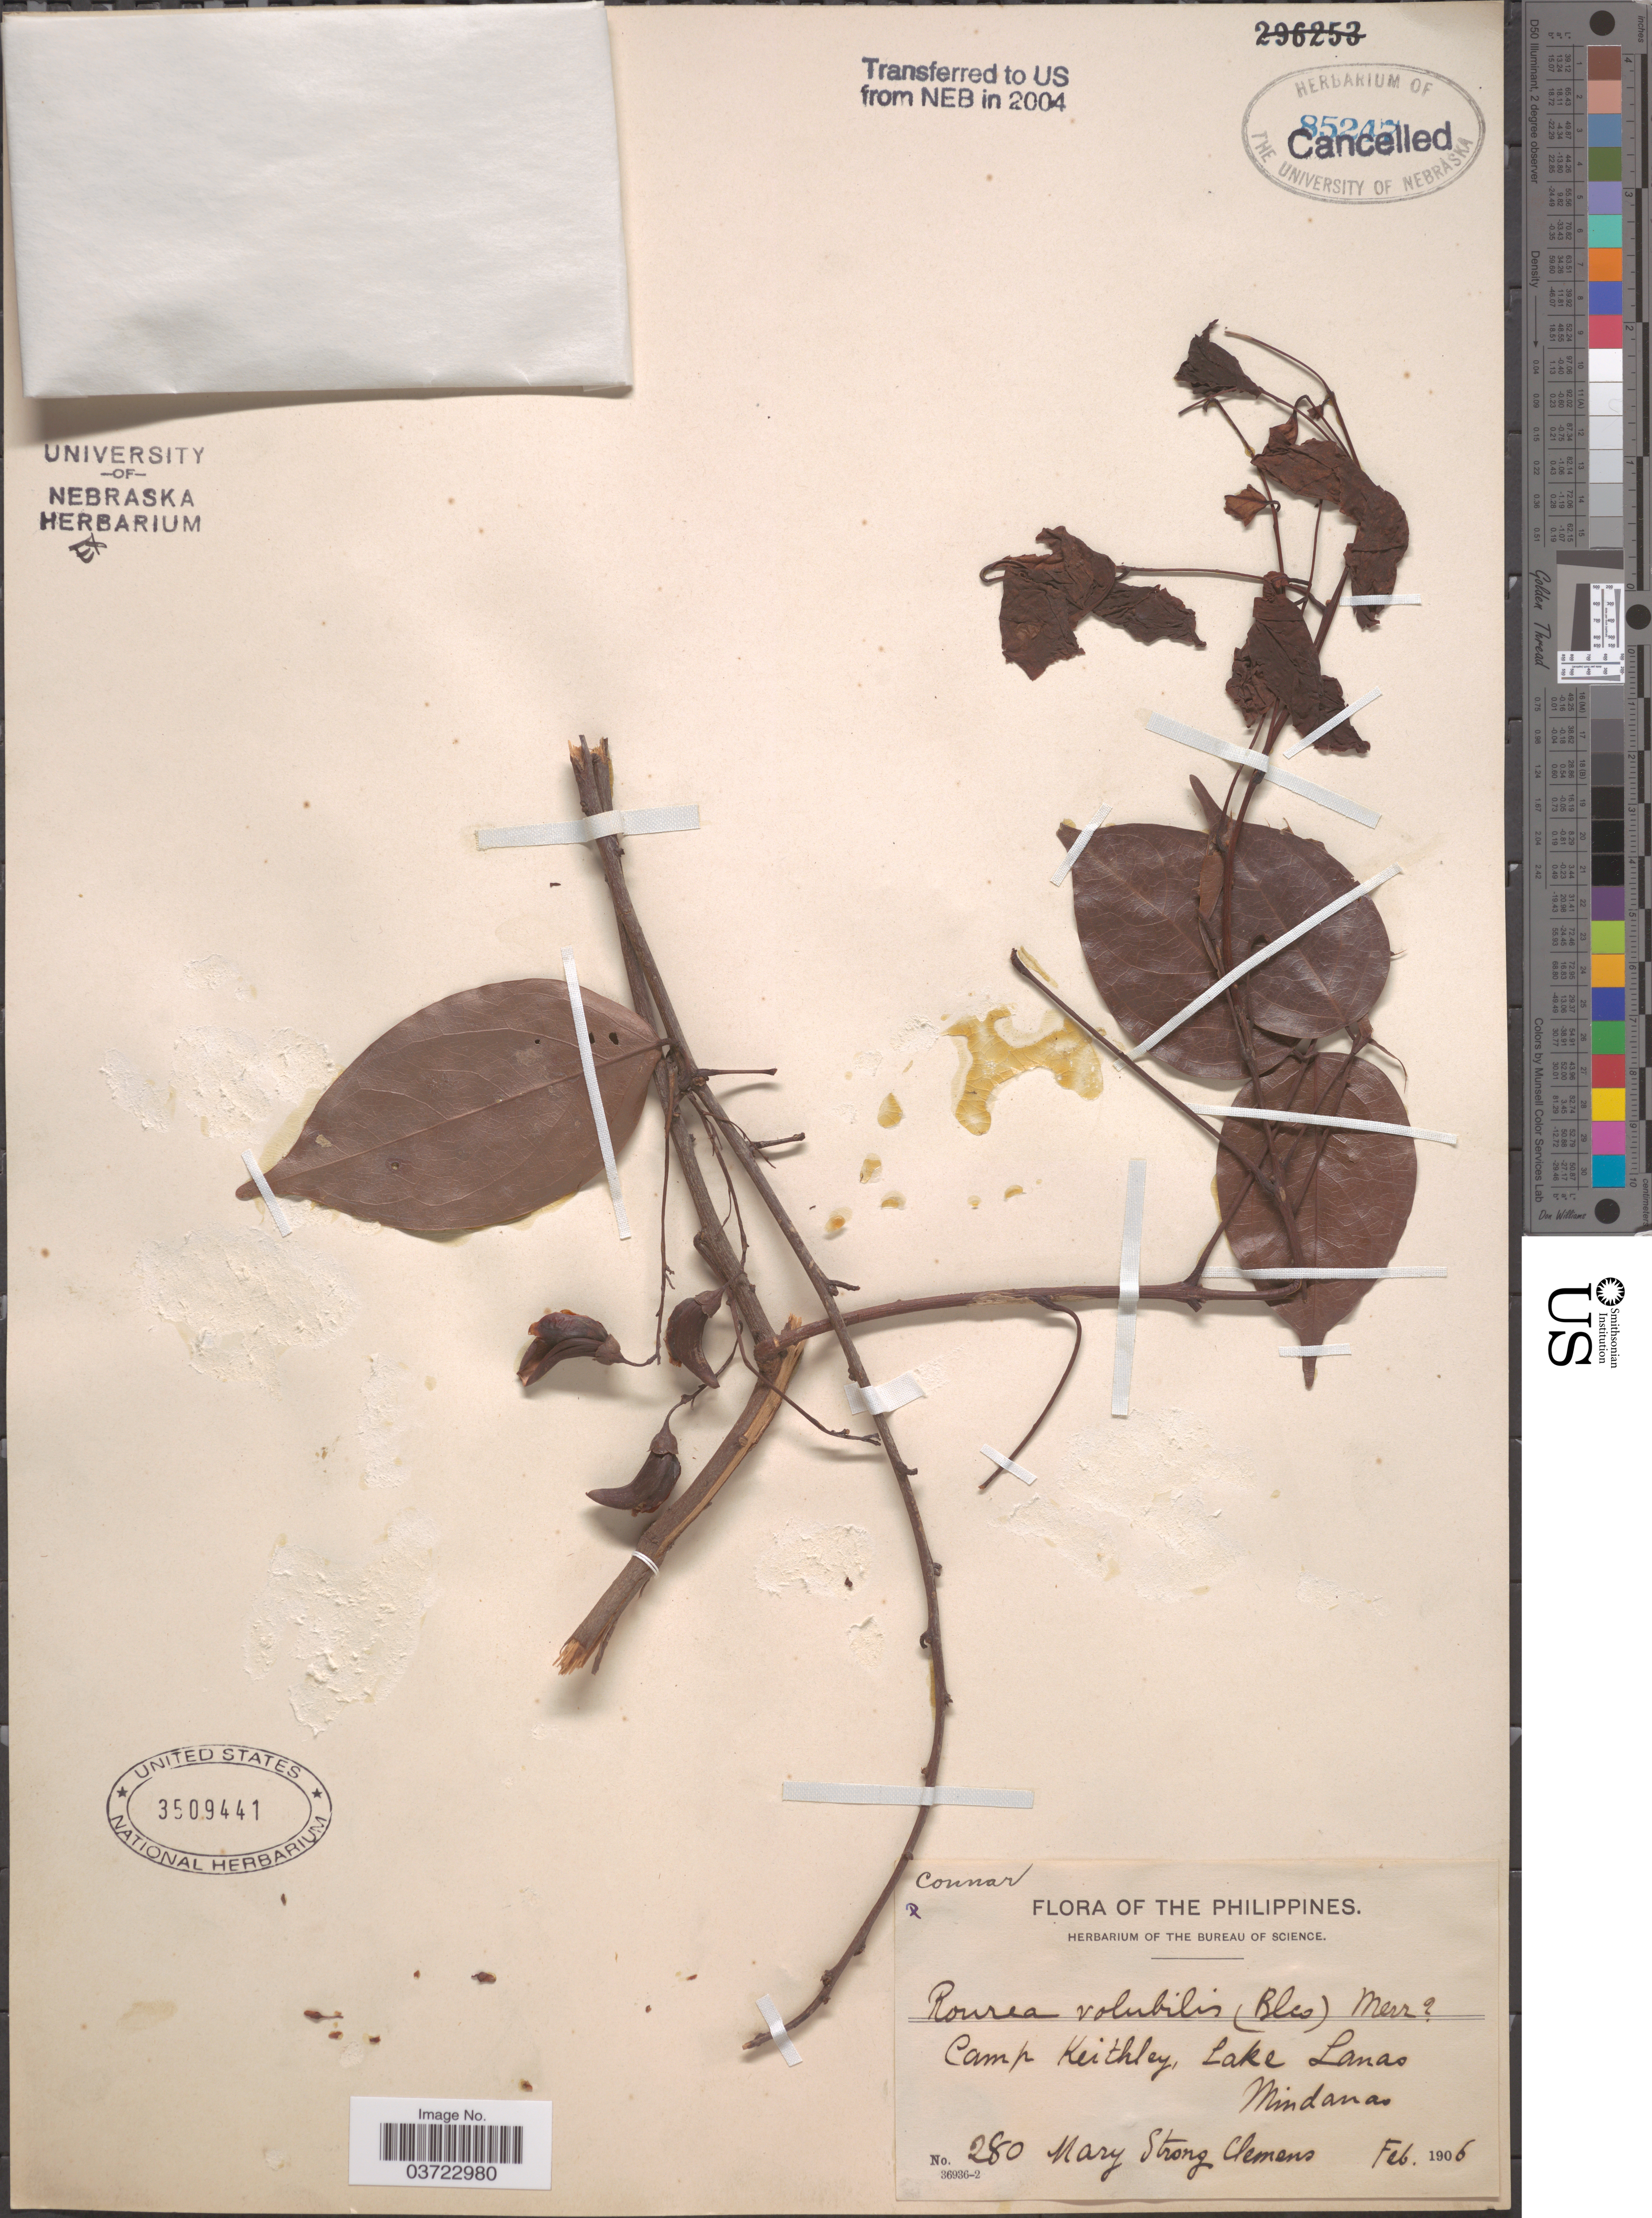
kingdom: Plantae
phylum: Tracheophyta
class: Magnoliopsida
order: Oxalidales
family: Connaraceae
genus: Rourea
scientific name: Rourea volubilis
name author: Merr.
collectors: M. S. Clemens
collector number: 280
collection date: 1906-02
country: Philippines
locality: Camp Keithley, Lake Lanas. Mindanao.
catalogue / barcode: US 3509441